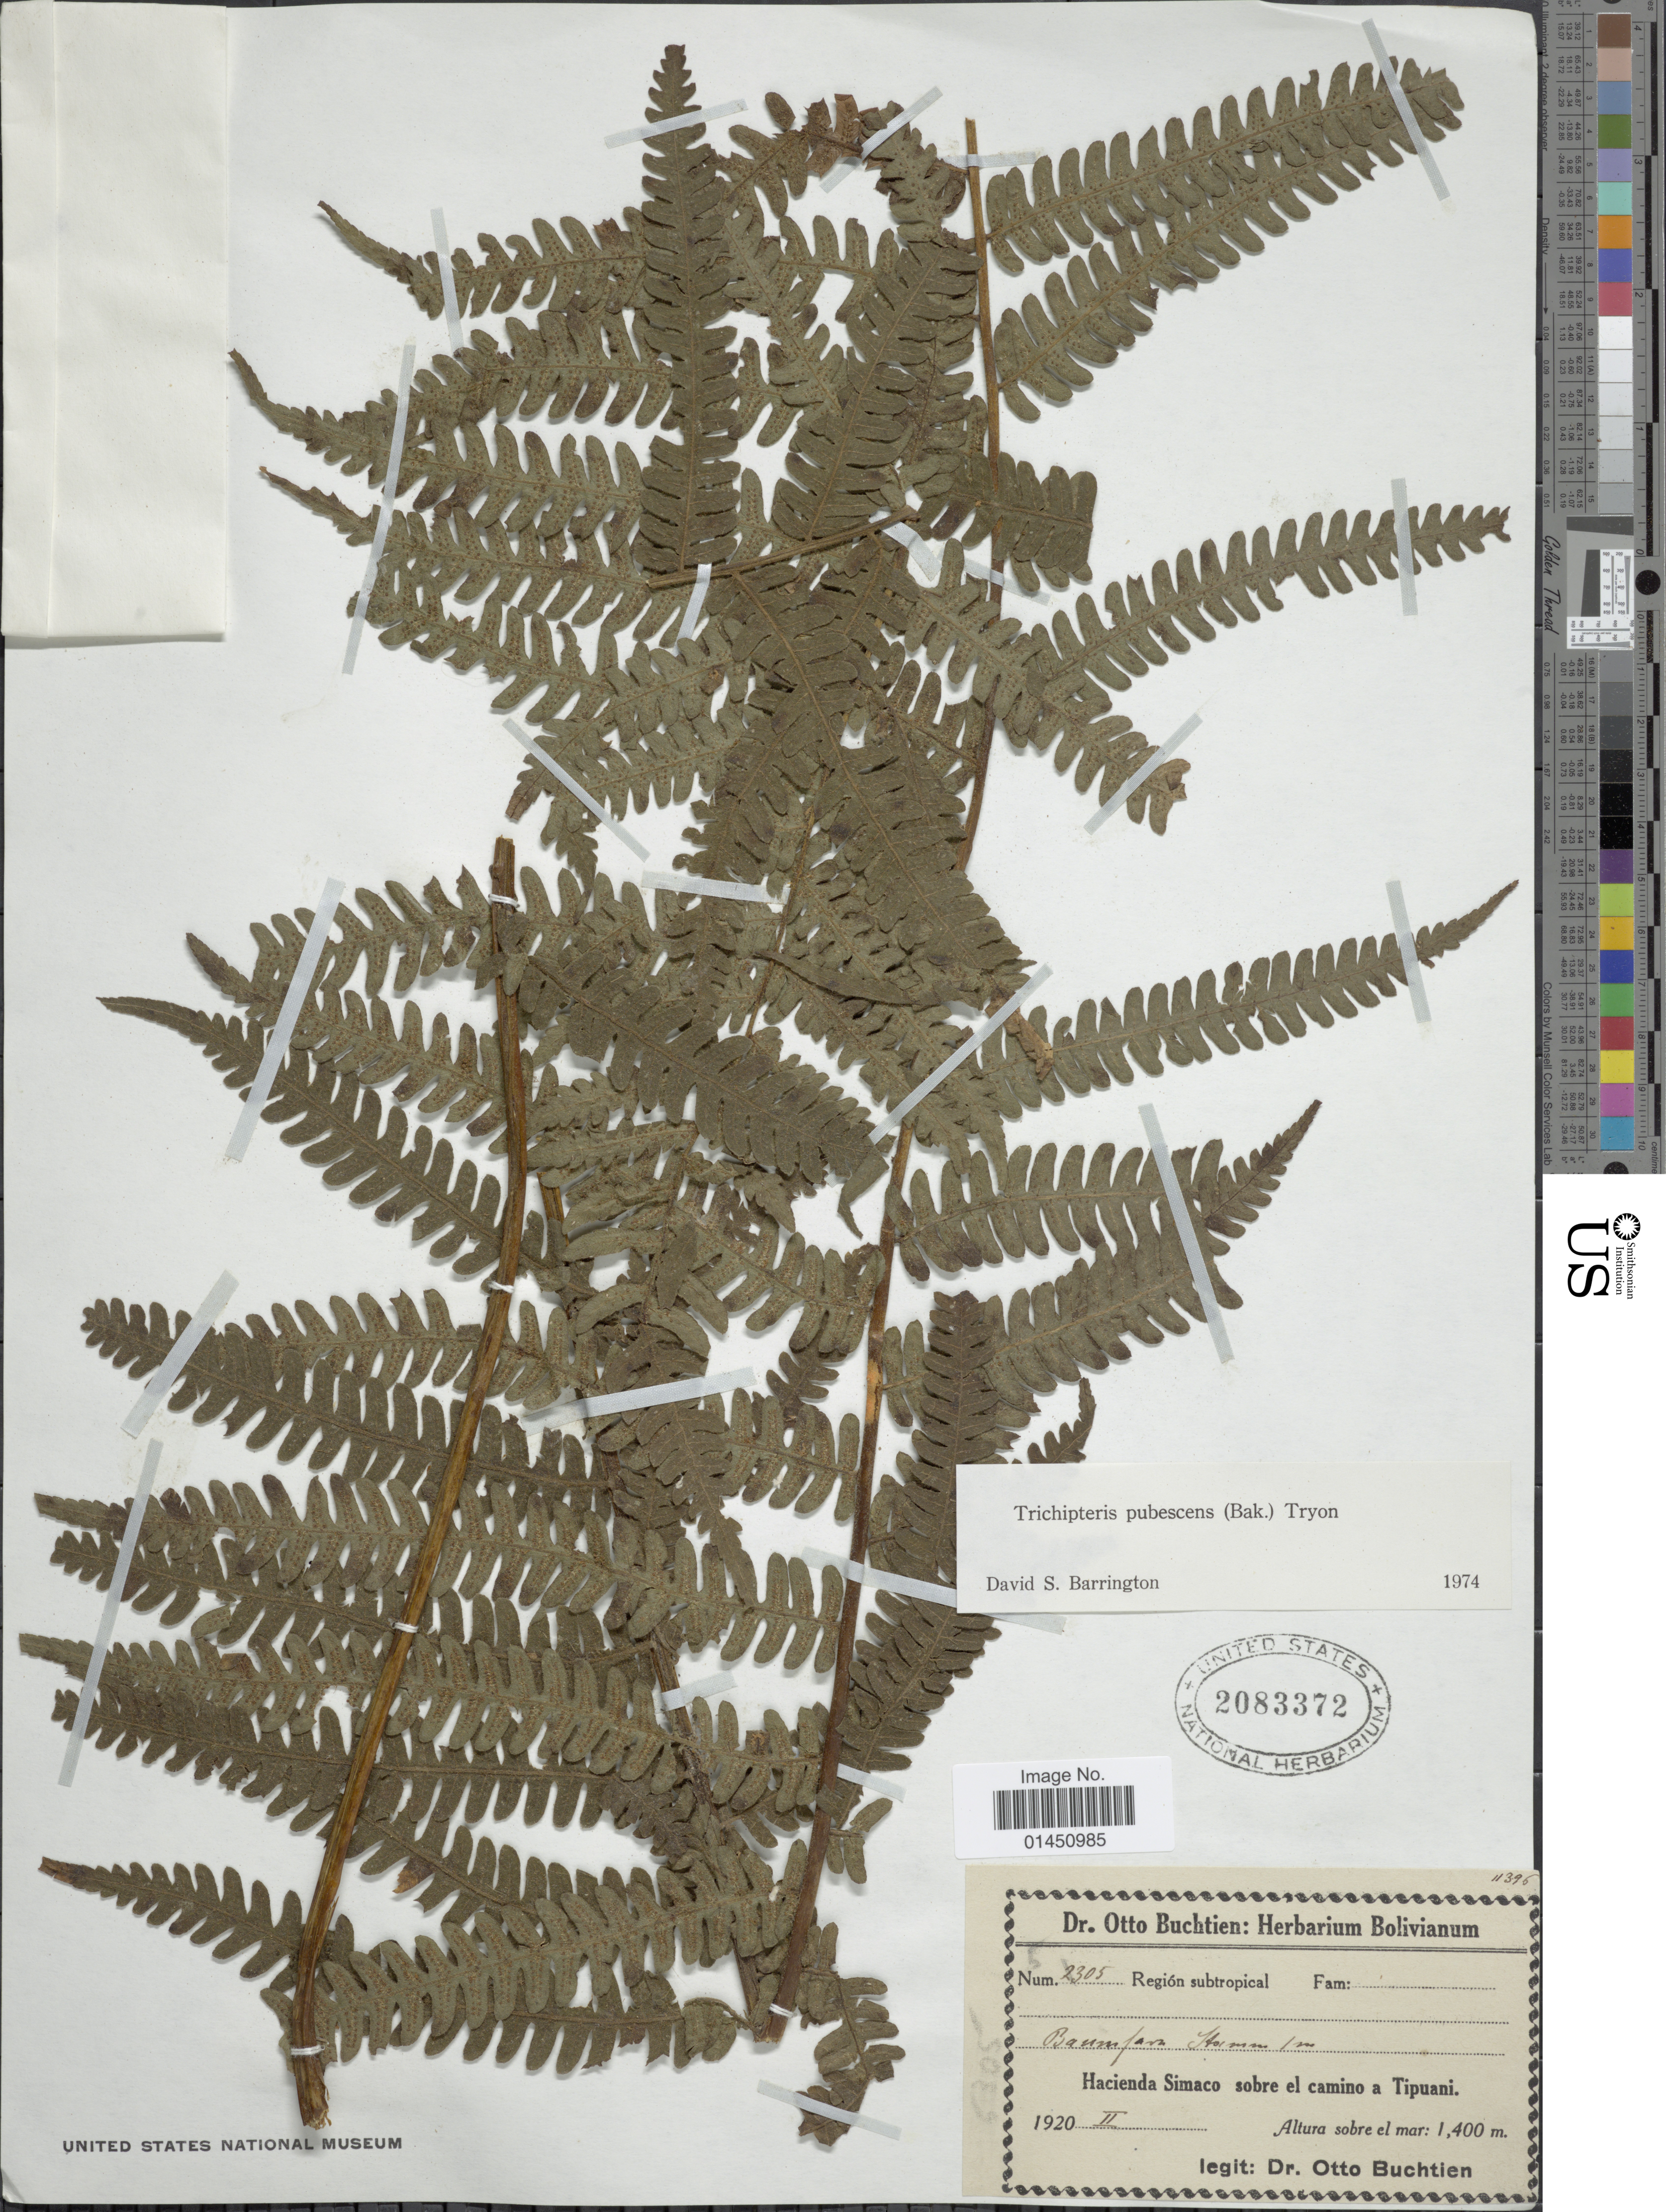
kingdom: Plantae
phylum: Tracheophyta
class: Polypodiopsida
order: Cyatheales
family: Cyatheaceae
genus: Cyathea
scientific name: Cyathea bipinnatifida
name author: (Baker) Domin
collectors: O. Buchtien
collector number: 2305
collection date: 1920-02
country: Bolivia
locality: Hacienda Simaco sobre el camino a Tipuani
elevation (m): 1400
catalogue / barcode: US 2083372